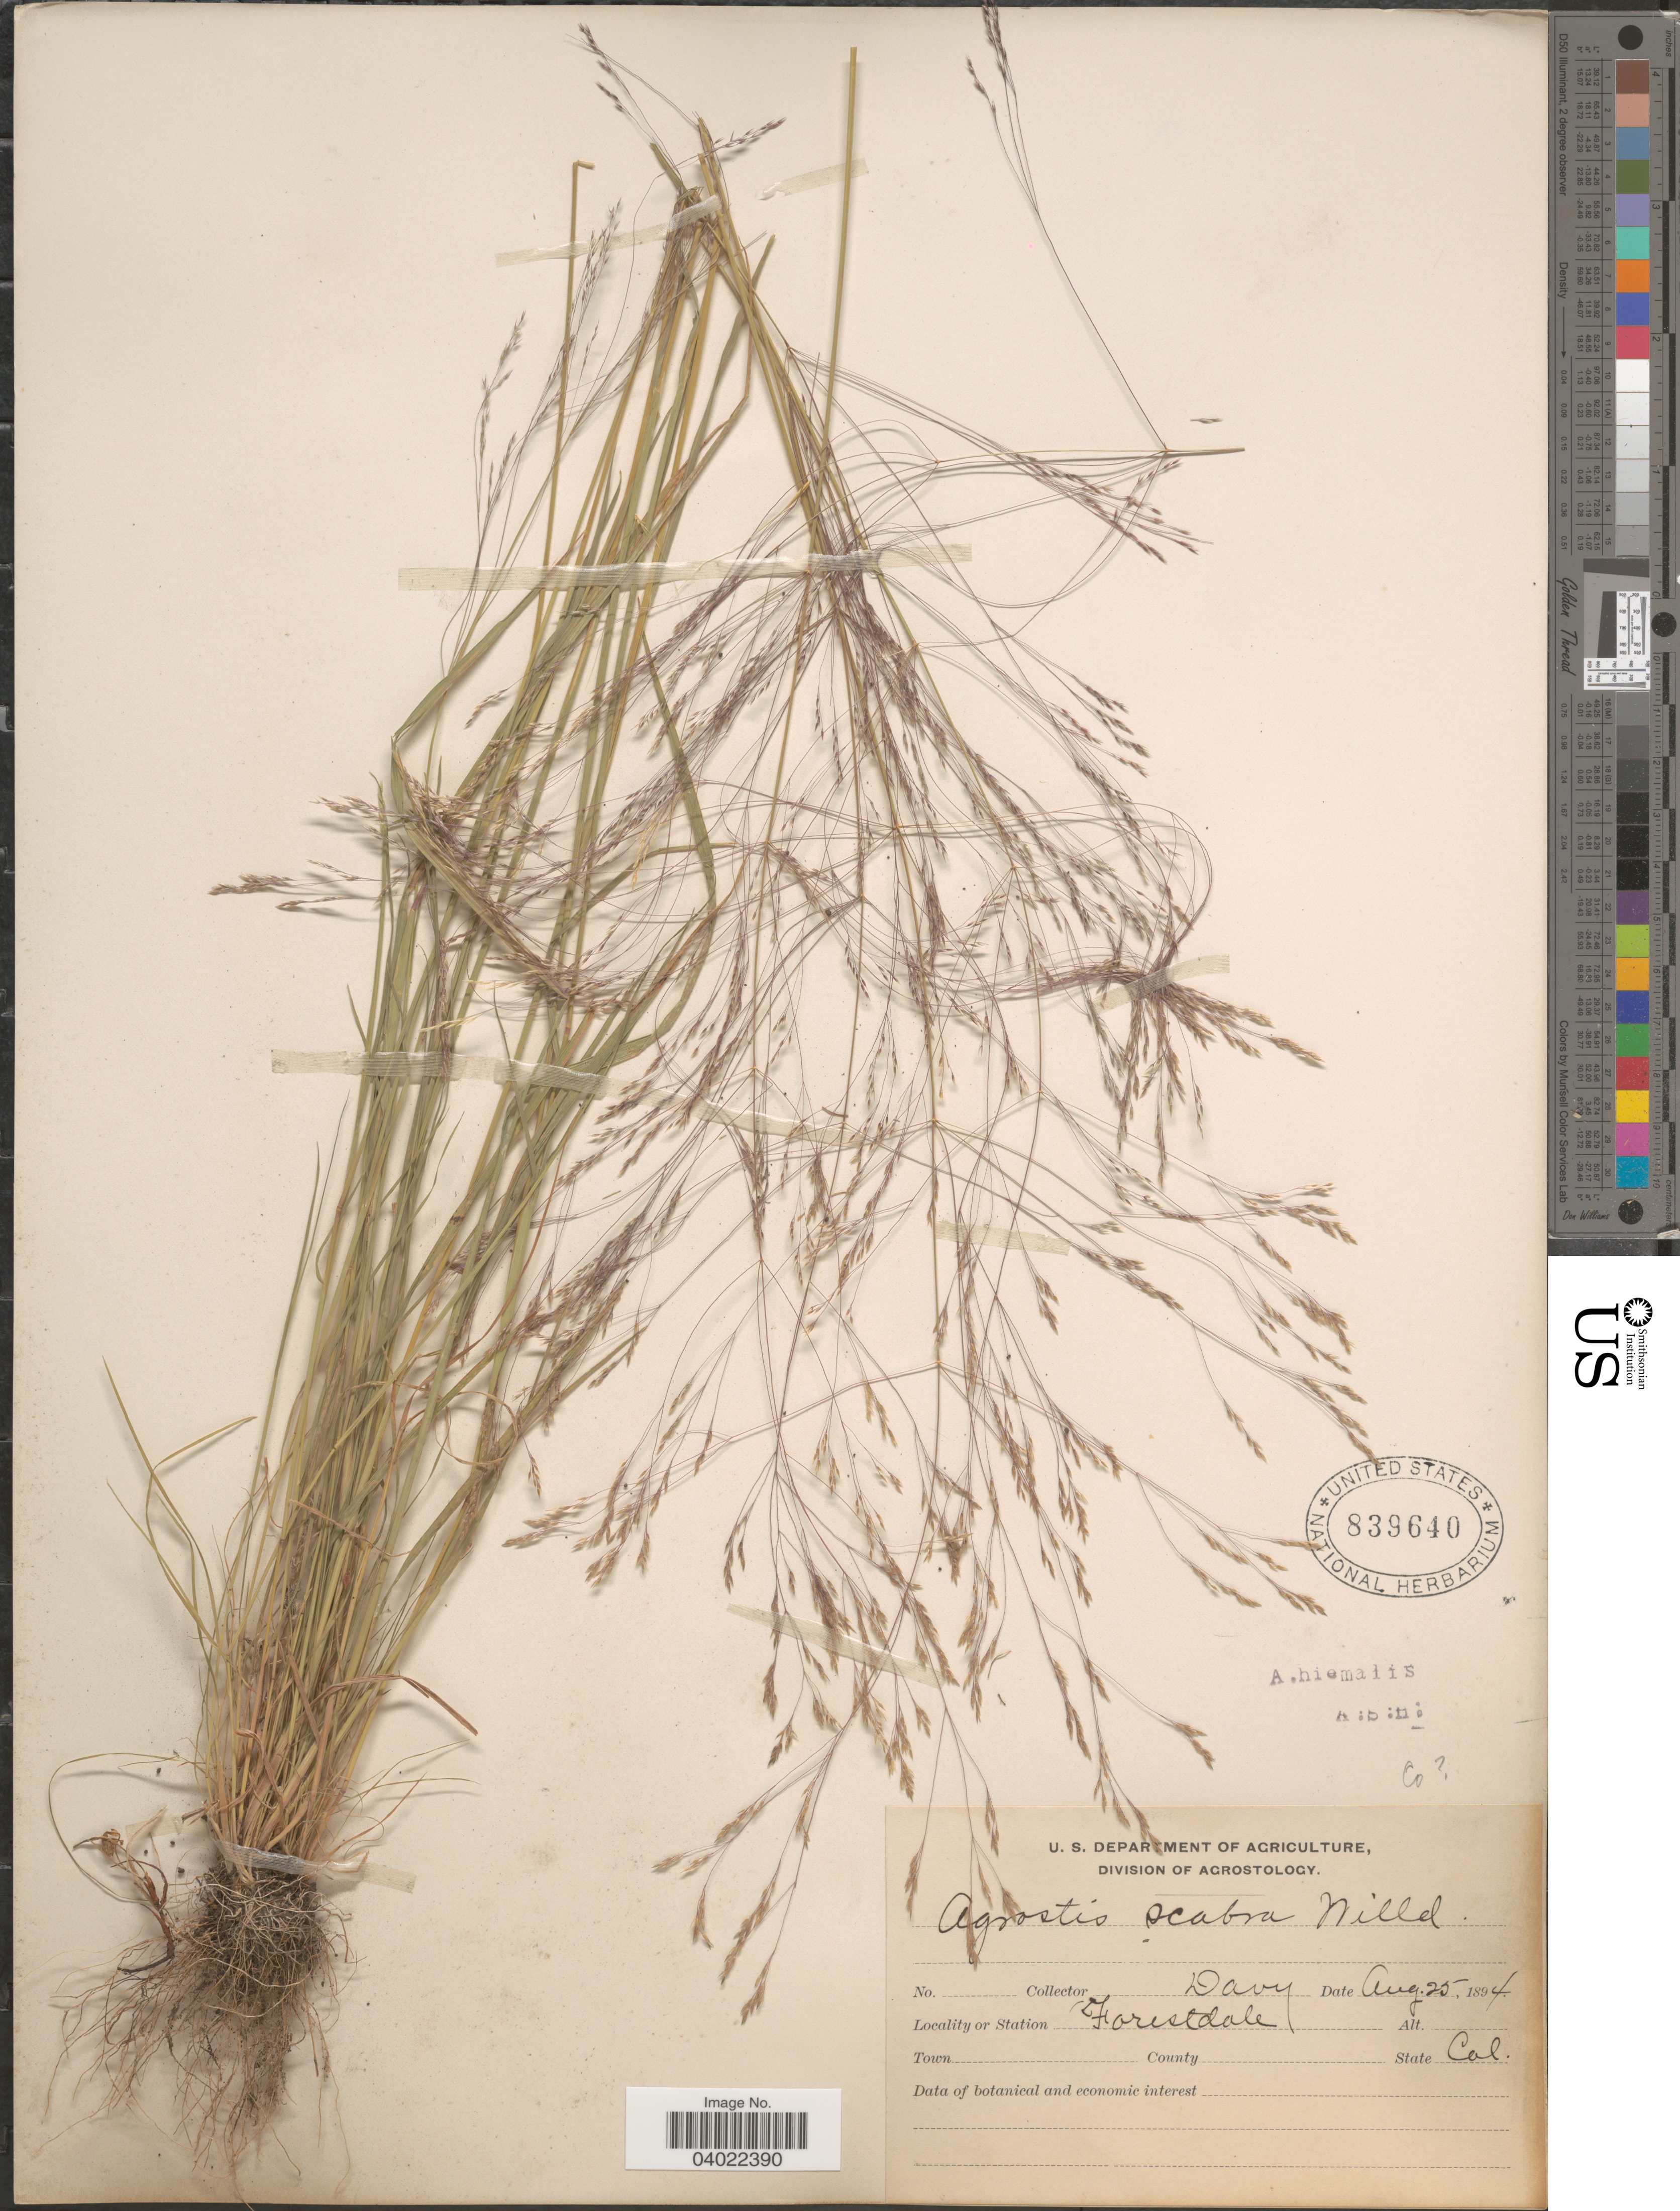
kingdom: Plantae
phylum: Tracheophyta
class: Liliopsida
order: Poales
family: Poaceae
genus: Agrostis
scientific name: Agrostis scabra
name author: Willd.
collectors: Davy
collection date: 1894-08-25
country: United States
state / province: California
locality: Forestdale.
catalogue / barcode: US 839640